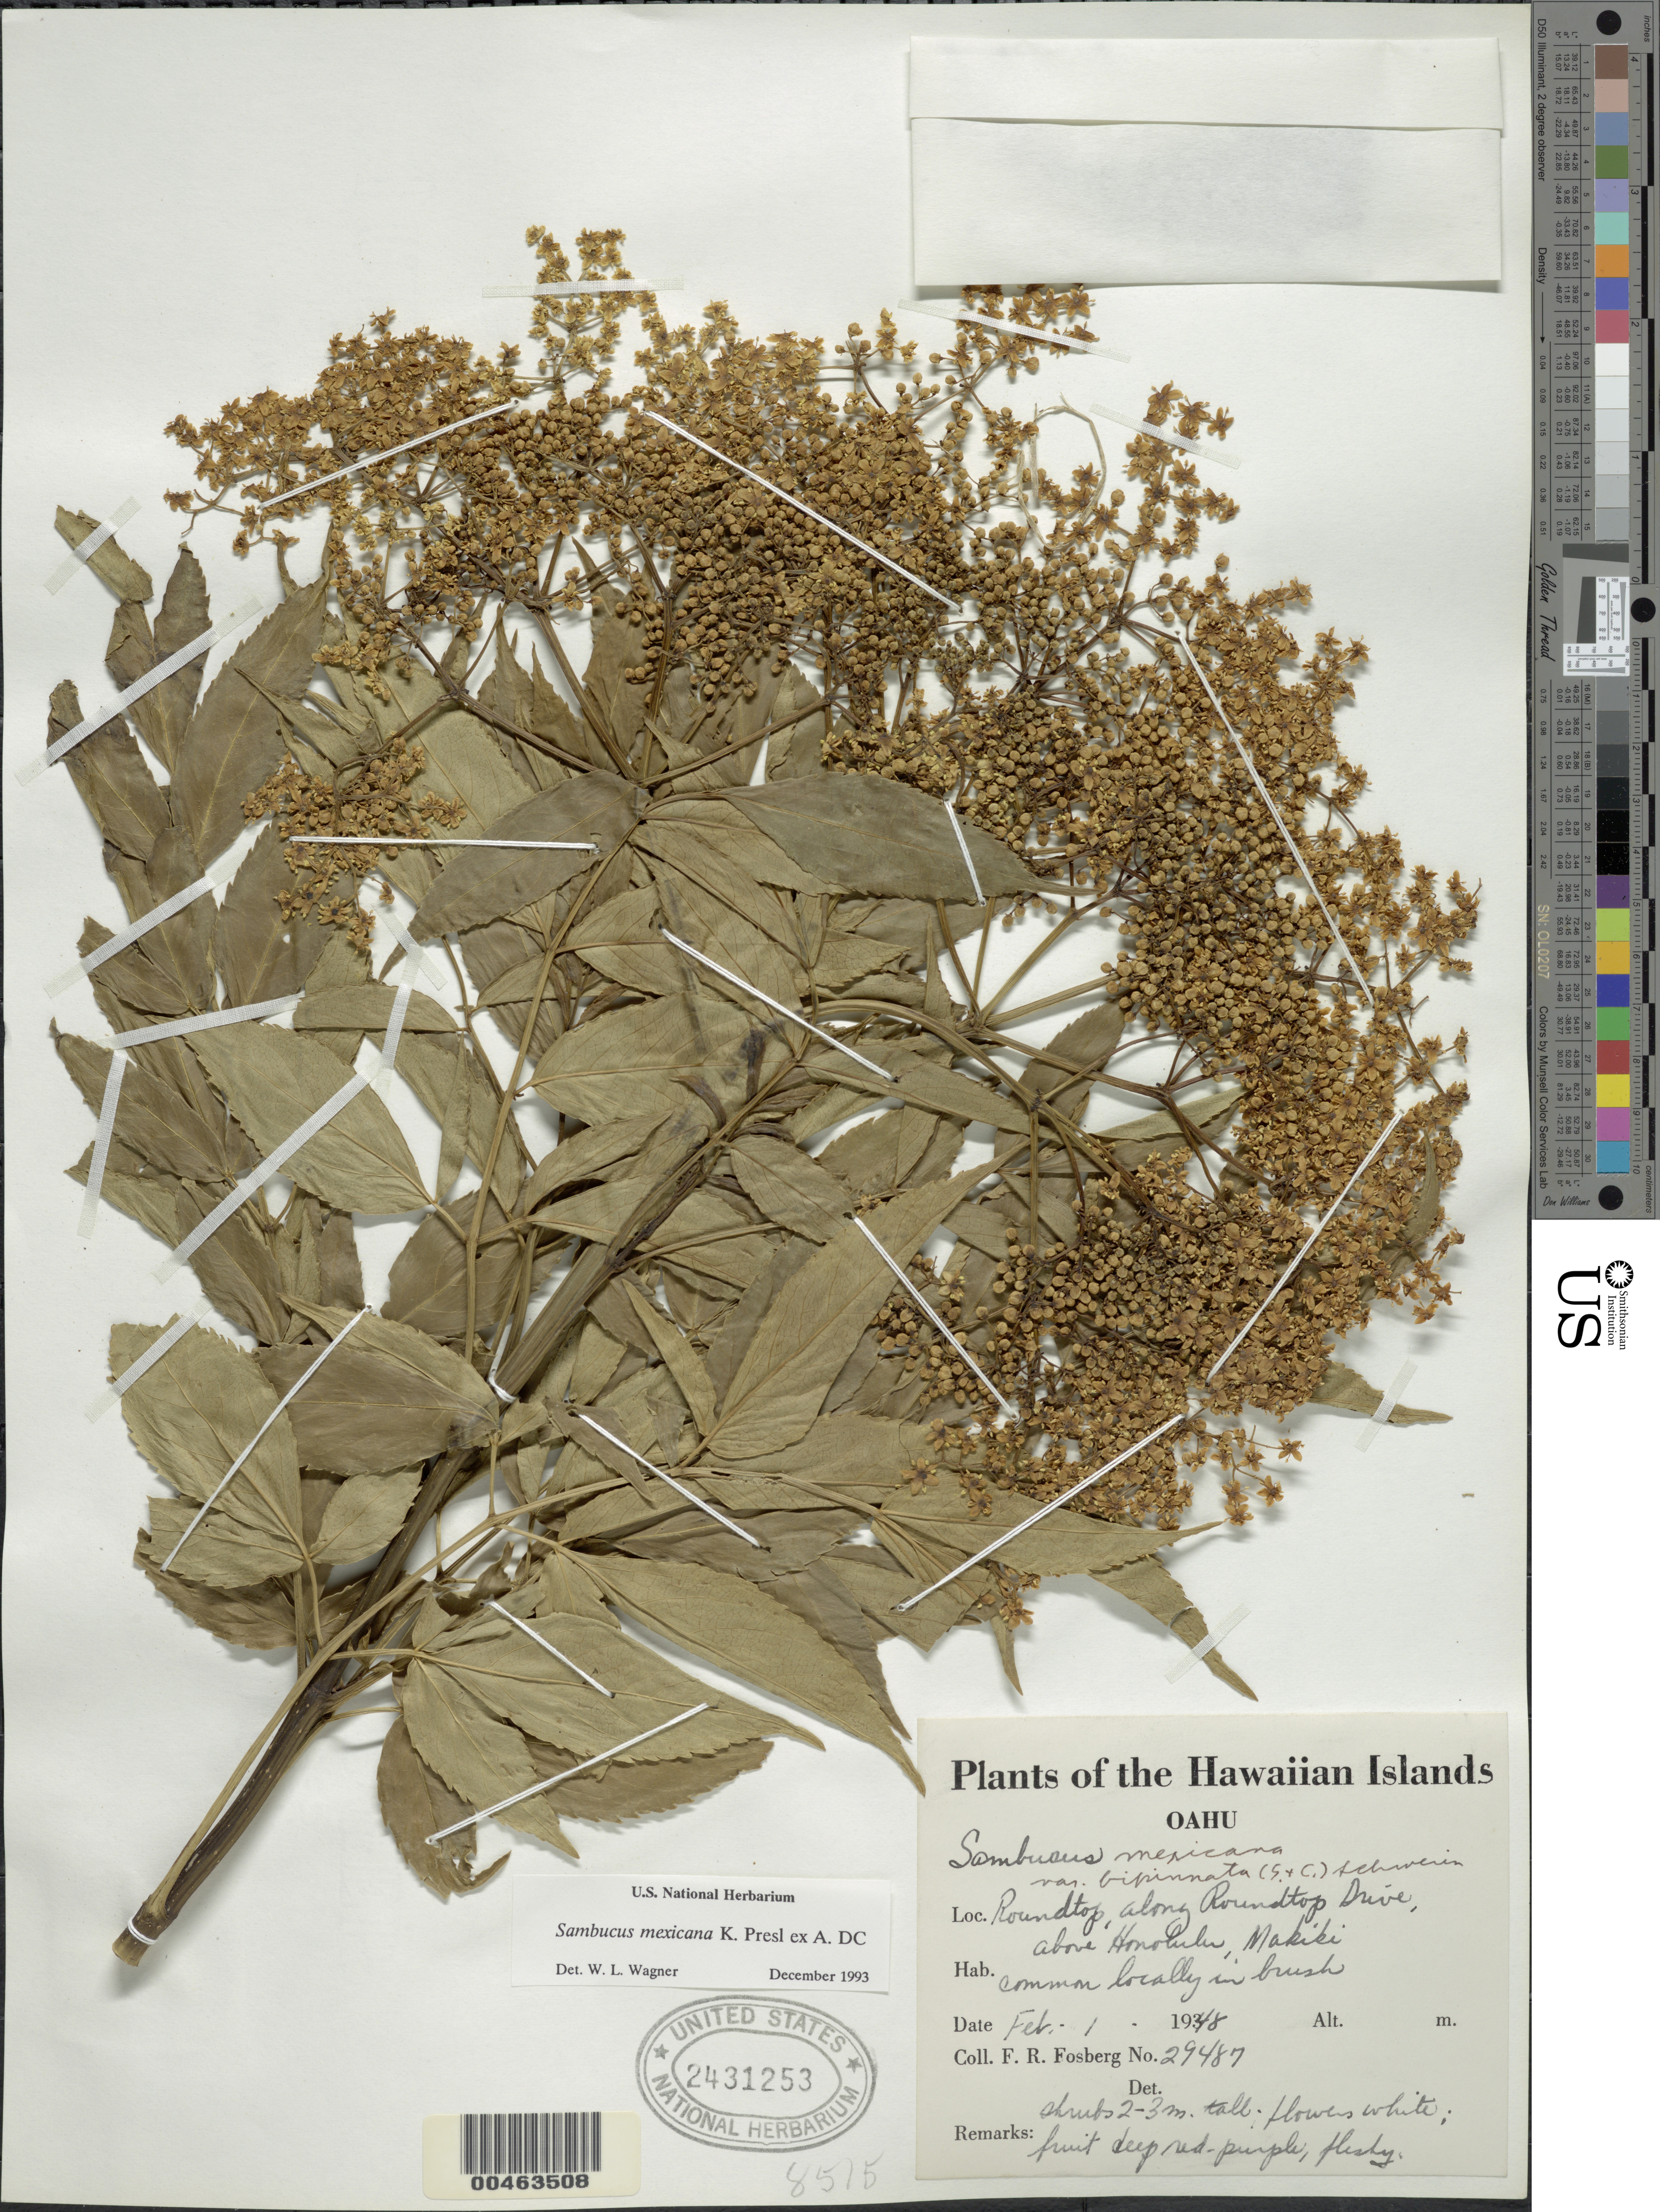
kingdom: Plantae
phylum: Tracheophyta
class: Magnoliopsida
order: Dipsacales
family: Viburnaceae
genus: Sambucus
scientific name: Sambucus canadensis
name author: L.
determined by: Whittemore, A. T.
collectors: F. R. Fosberg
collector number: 29487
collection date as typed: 1 Feb 1948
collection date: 1948-02-01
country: United States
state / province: Hawaii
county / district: Honolulu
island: Oahu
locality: Roundtop, along Roundtop Drive, above Honolulu, Makiki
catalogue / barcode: US 2431253